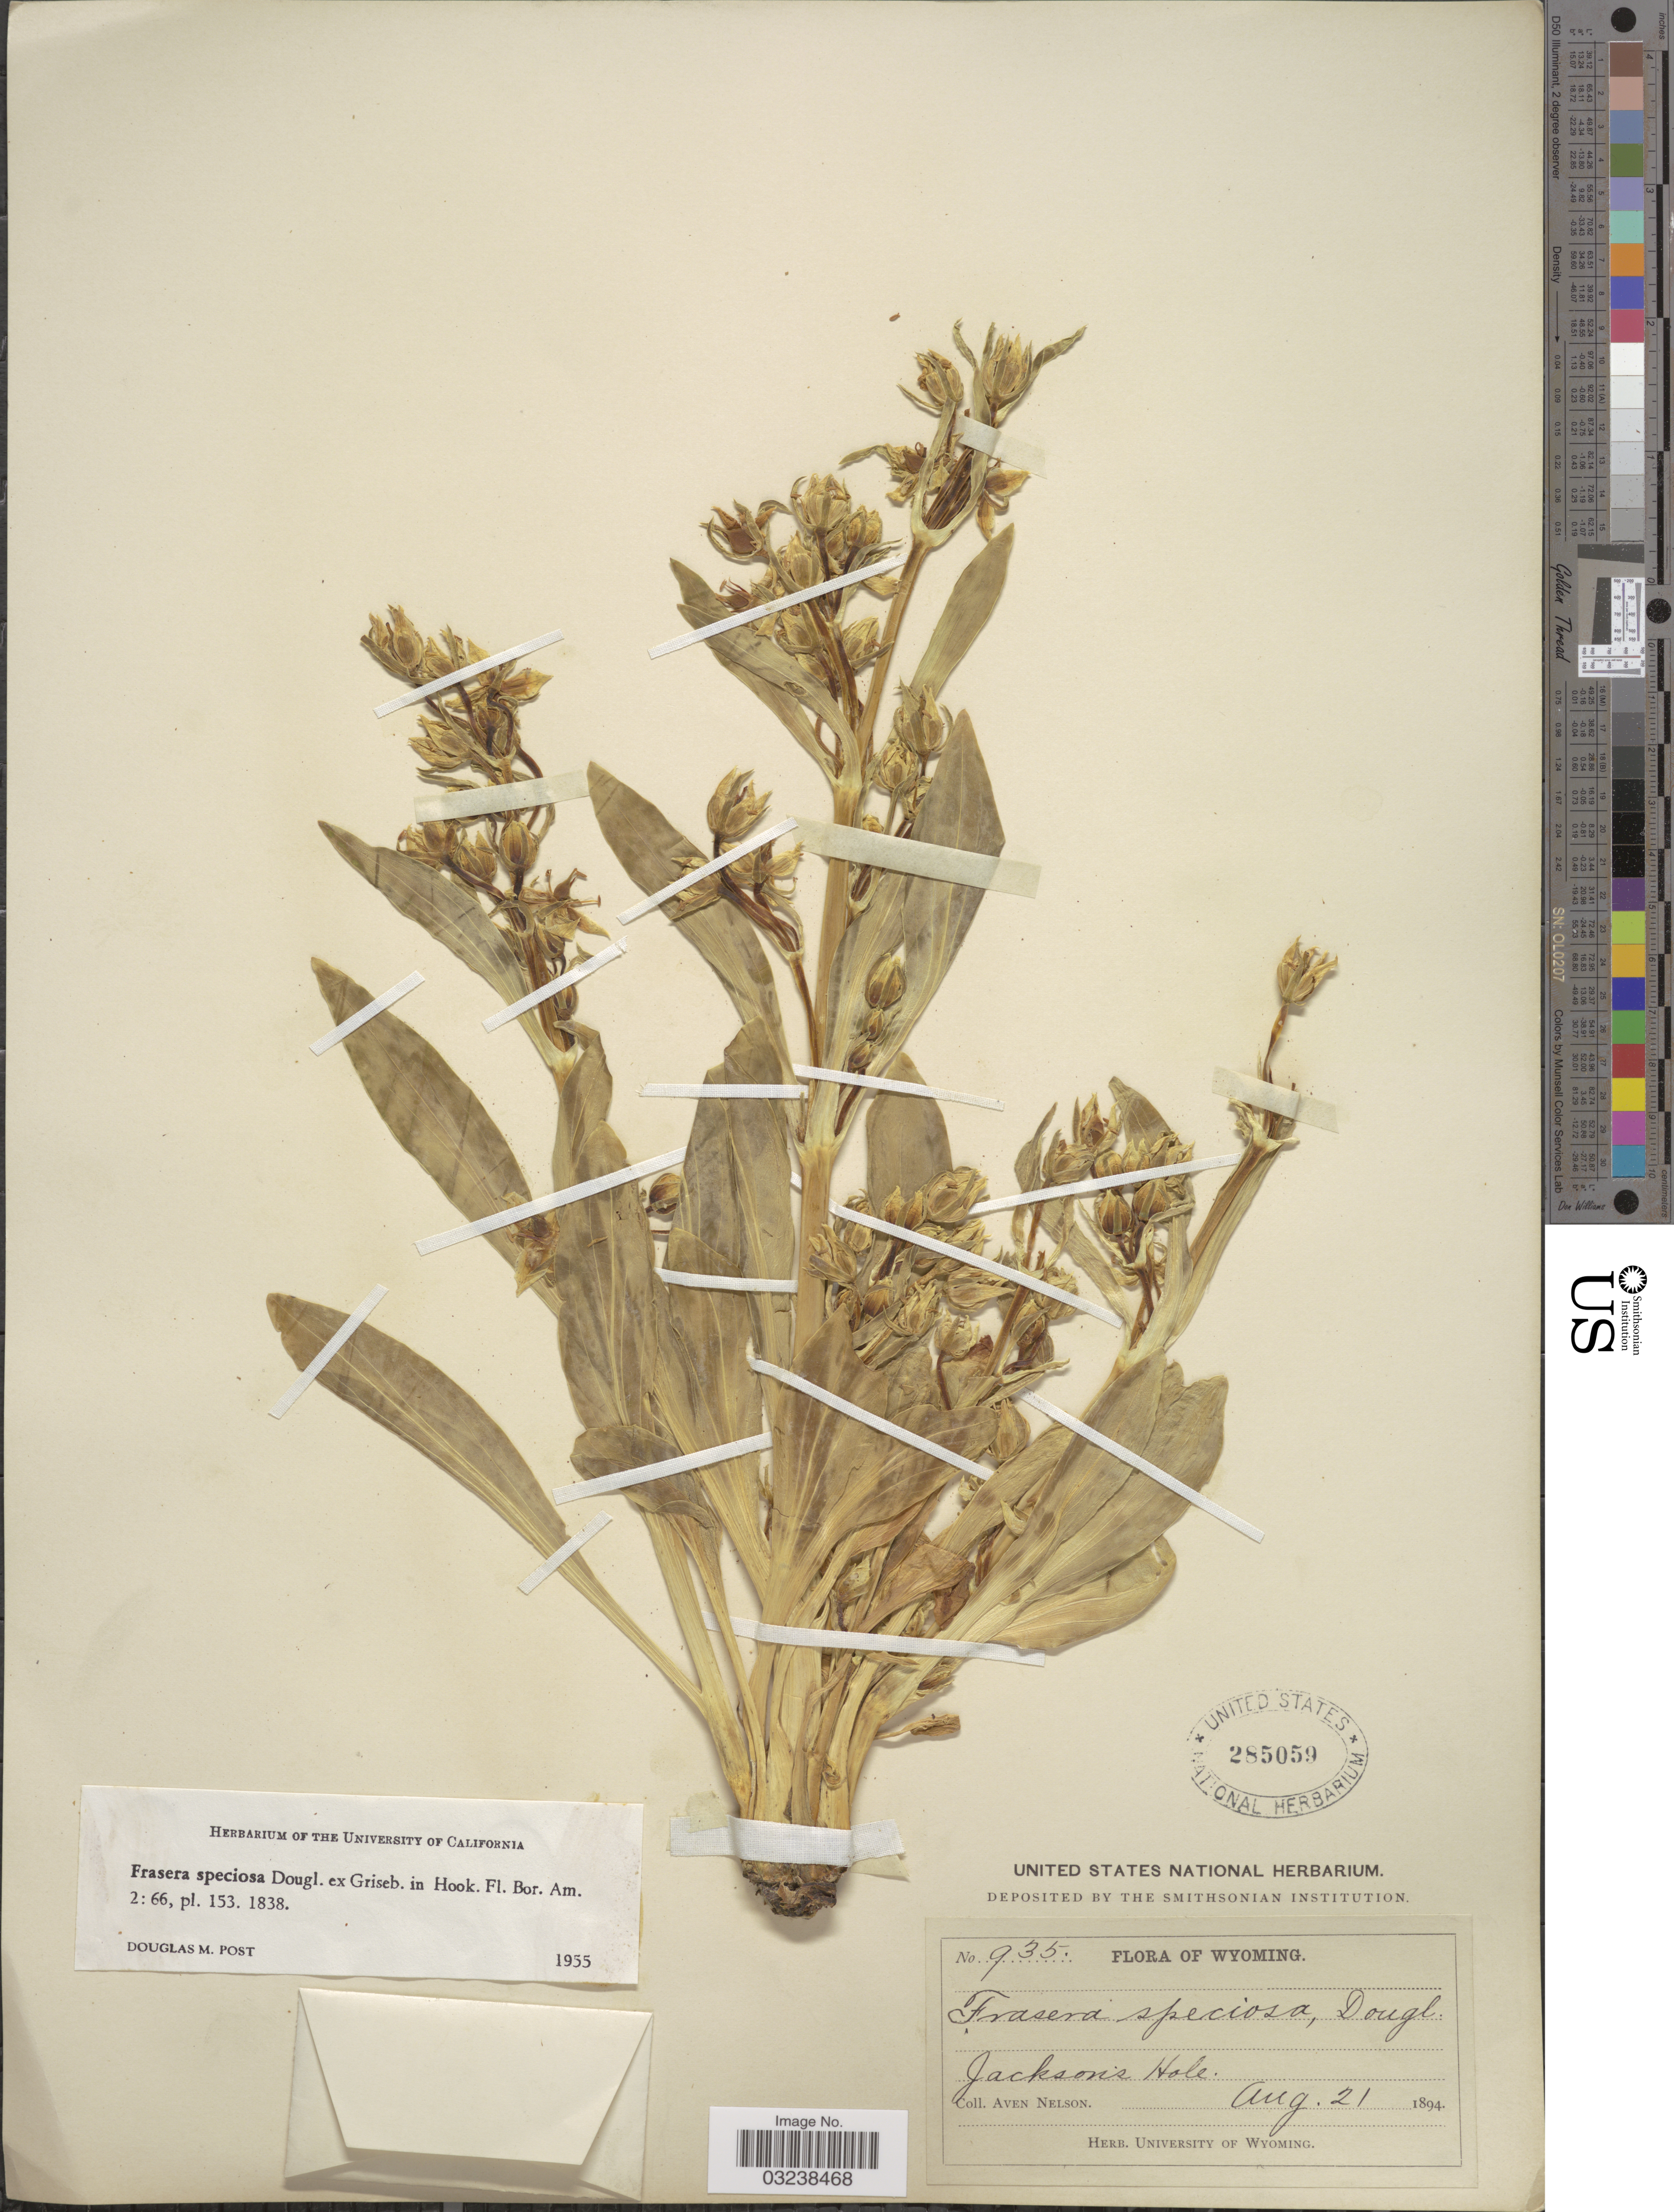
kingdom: Plantae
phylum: Tracheophyta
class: Magnoliopsida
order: Gentianales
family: Gentianaceae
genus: Swertia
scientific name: Swertia radiata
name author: (Kellogg) Kuntze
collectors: A. Nelson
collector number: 935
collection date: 1894-08-21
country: United States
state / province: Wyoming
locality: Jacksons Hole.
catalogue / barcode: US 285059